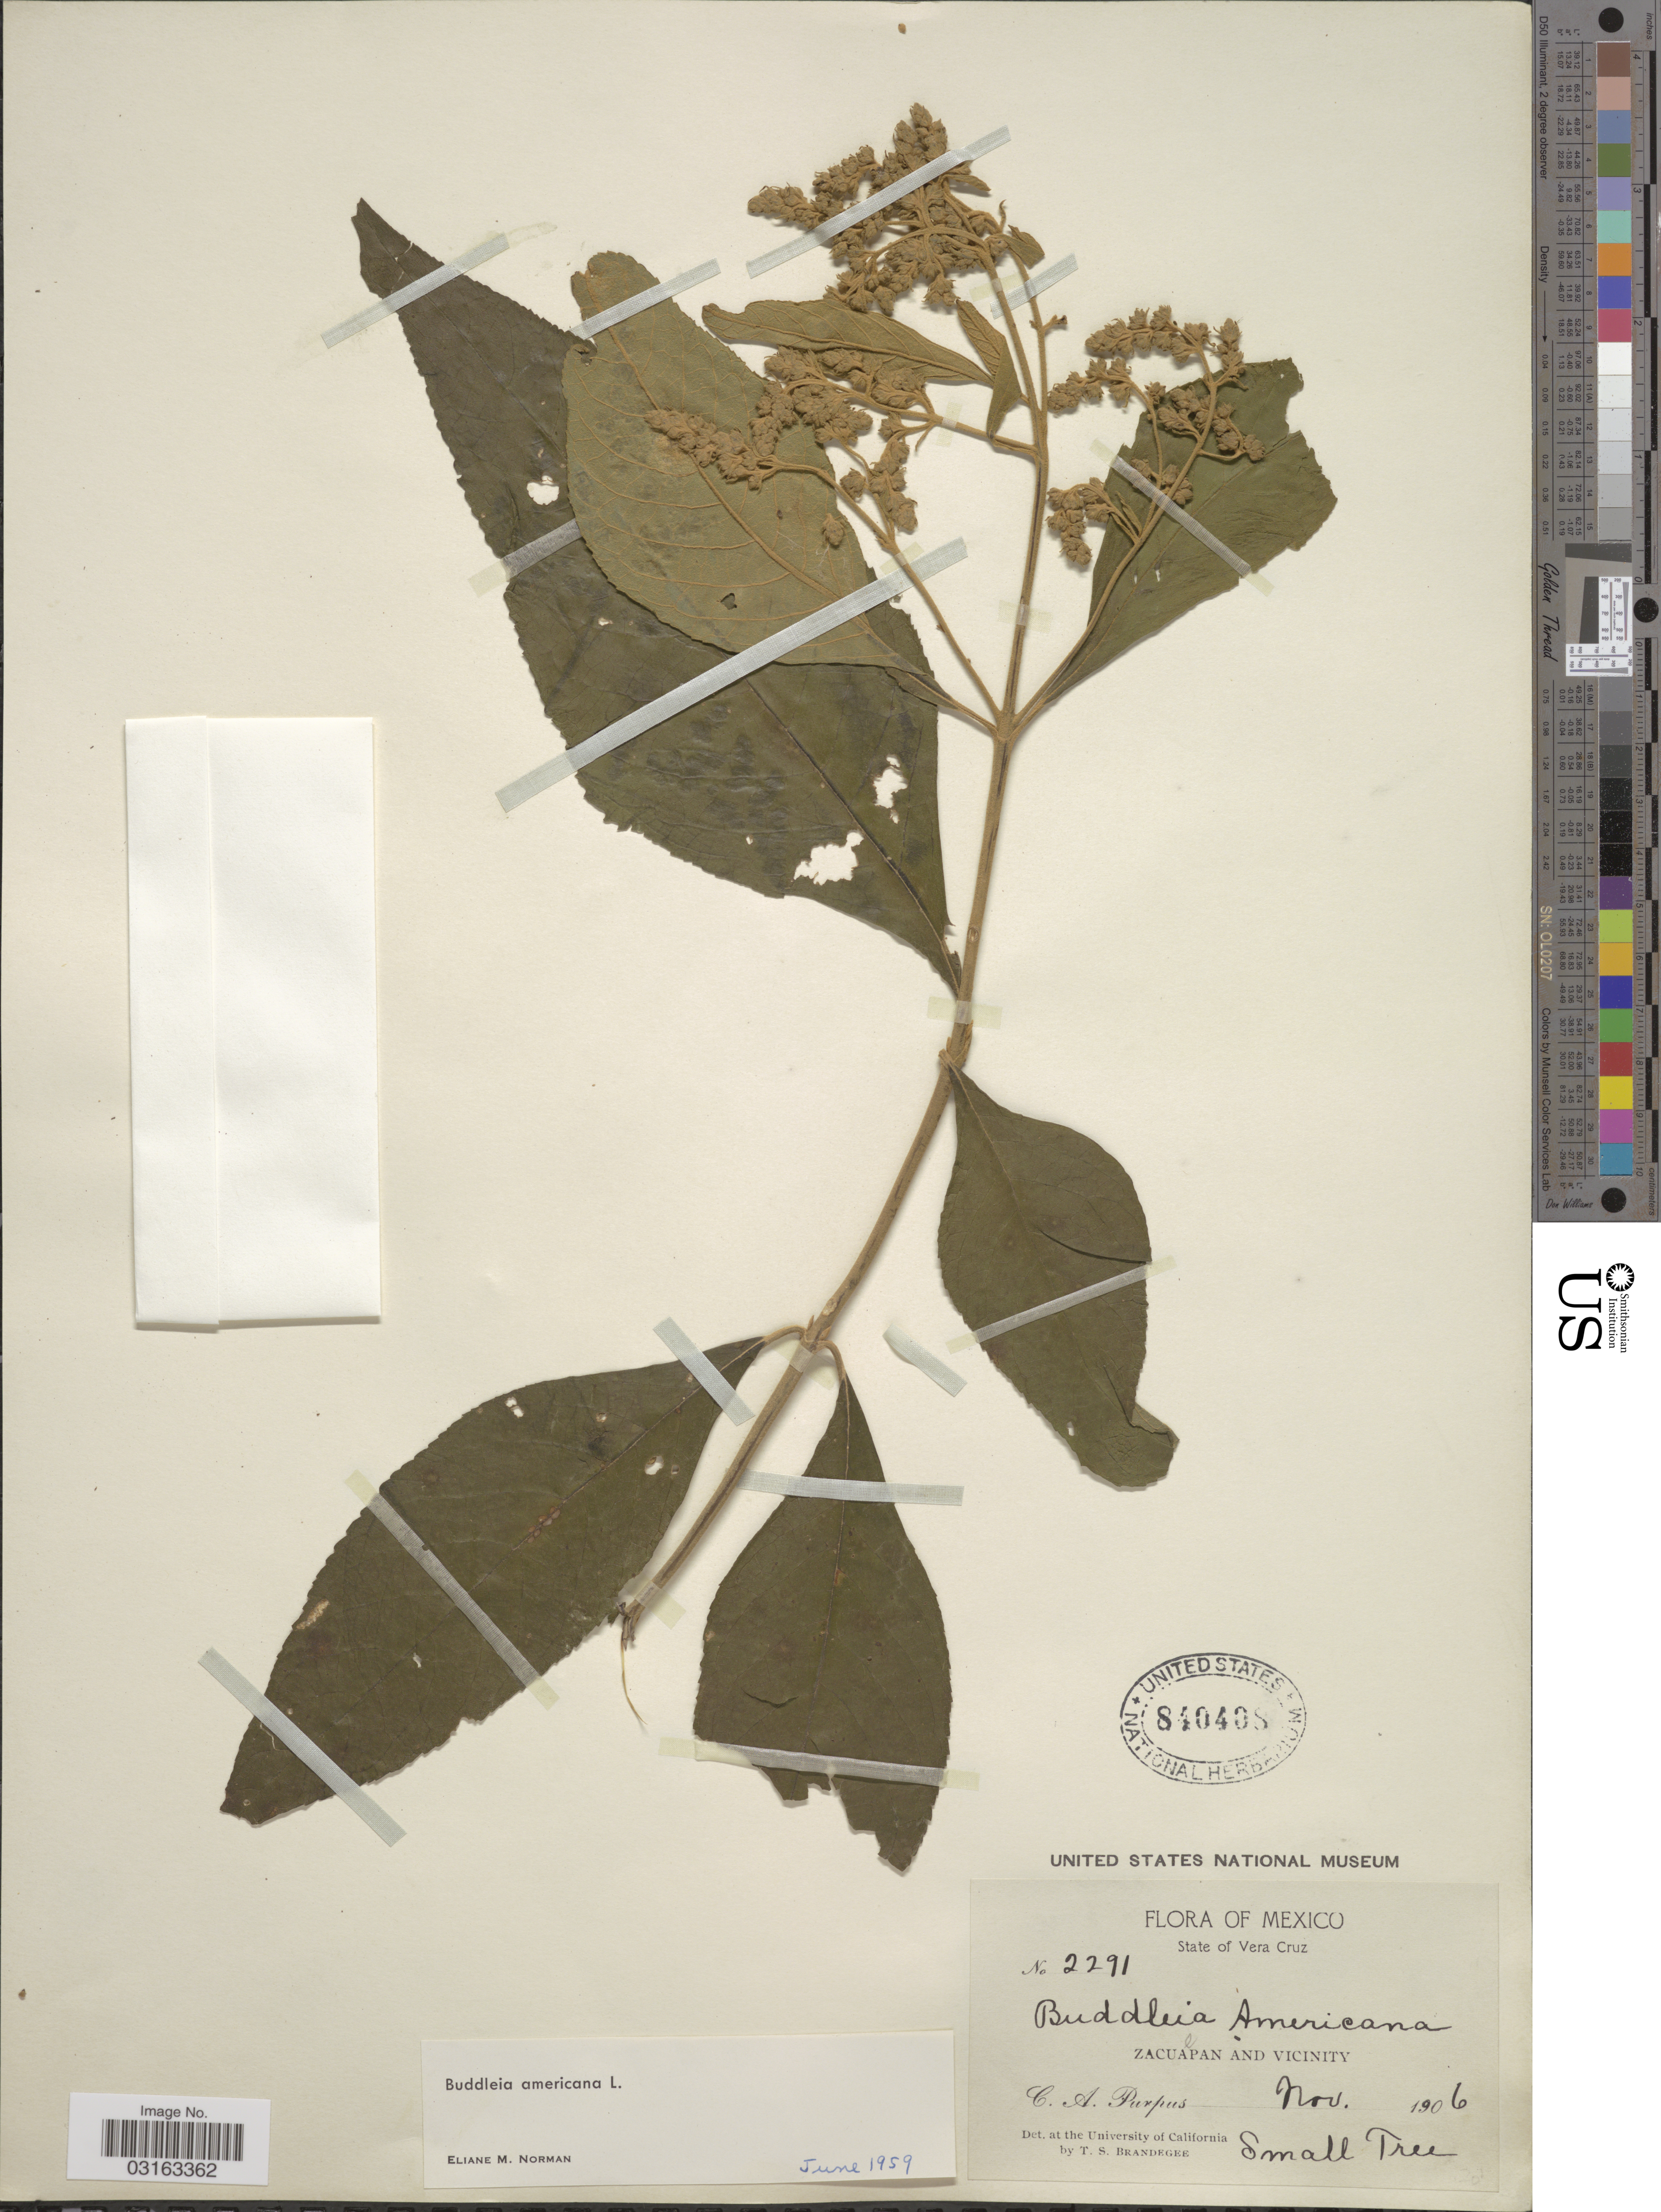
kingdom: Plantae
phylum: Tracheophyta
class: Magnoliopsida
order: Lamiales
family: Scrophulariaceae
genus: Buddleja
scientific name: Buddleja americana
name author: L.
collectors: C. A. Purpus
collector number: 2291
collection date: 1906-11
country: Mexico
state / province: Veracruz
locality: State of Vera Cruz. Zacualpan and vicinity.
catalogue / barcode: US 840408